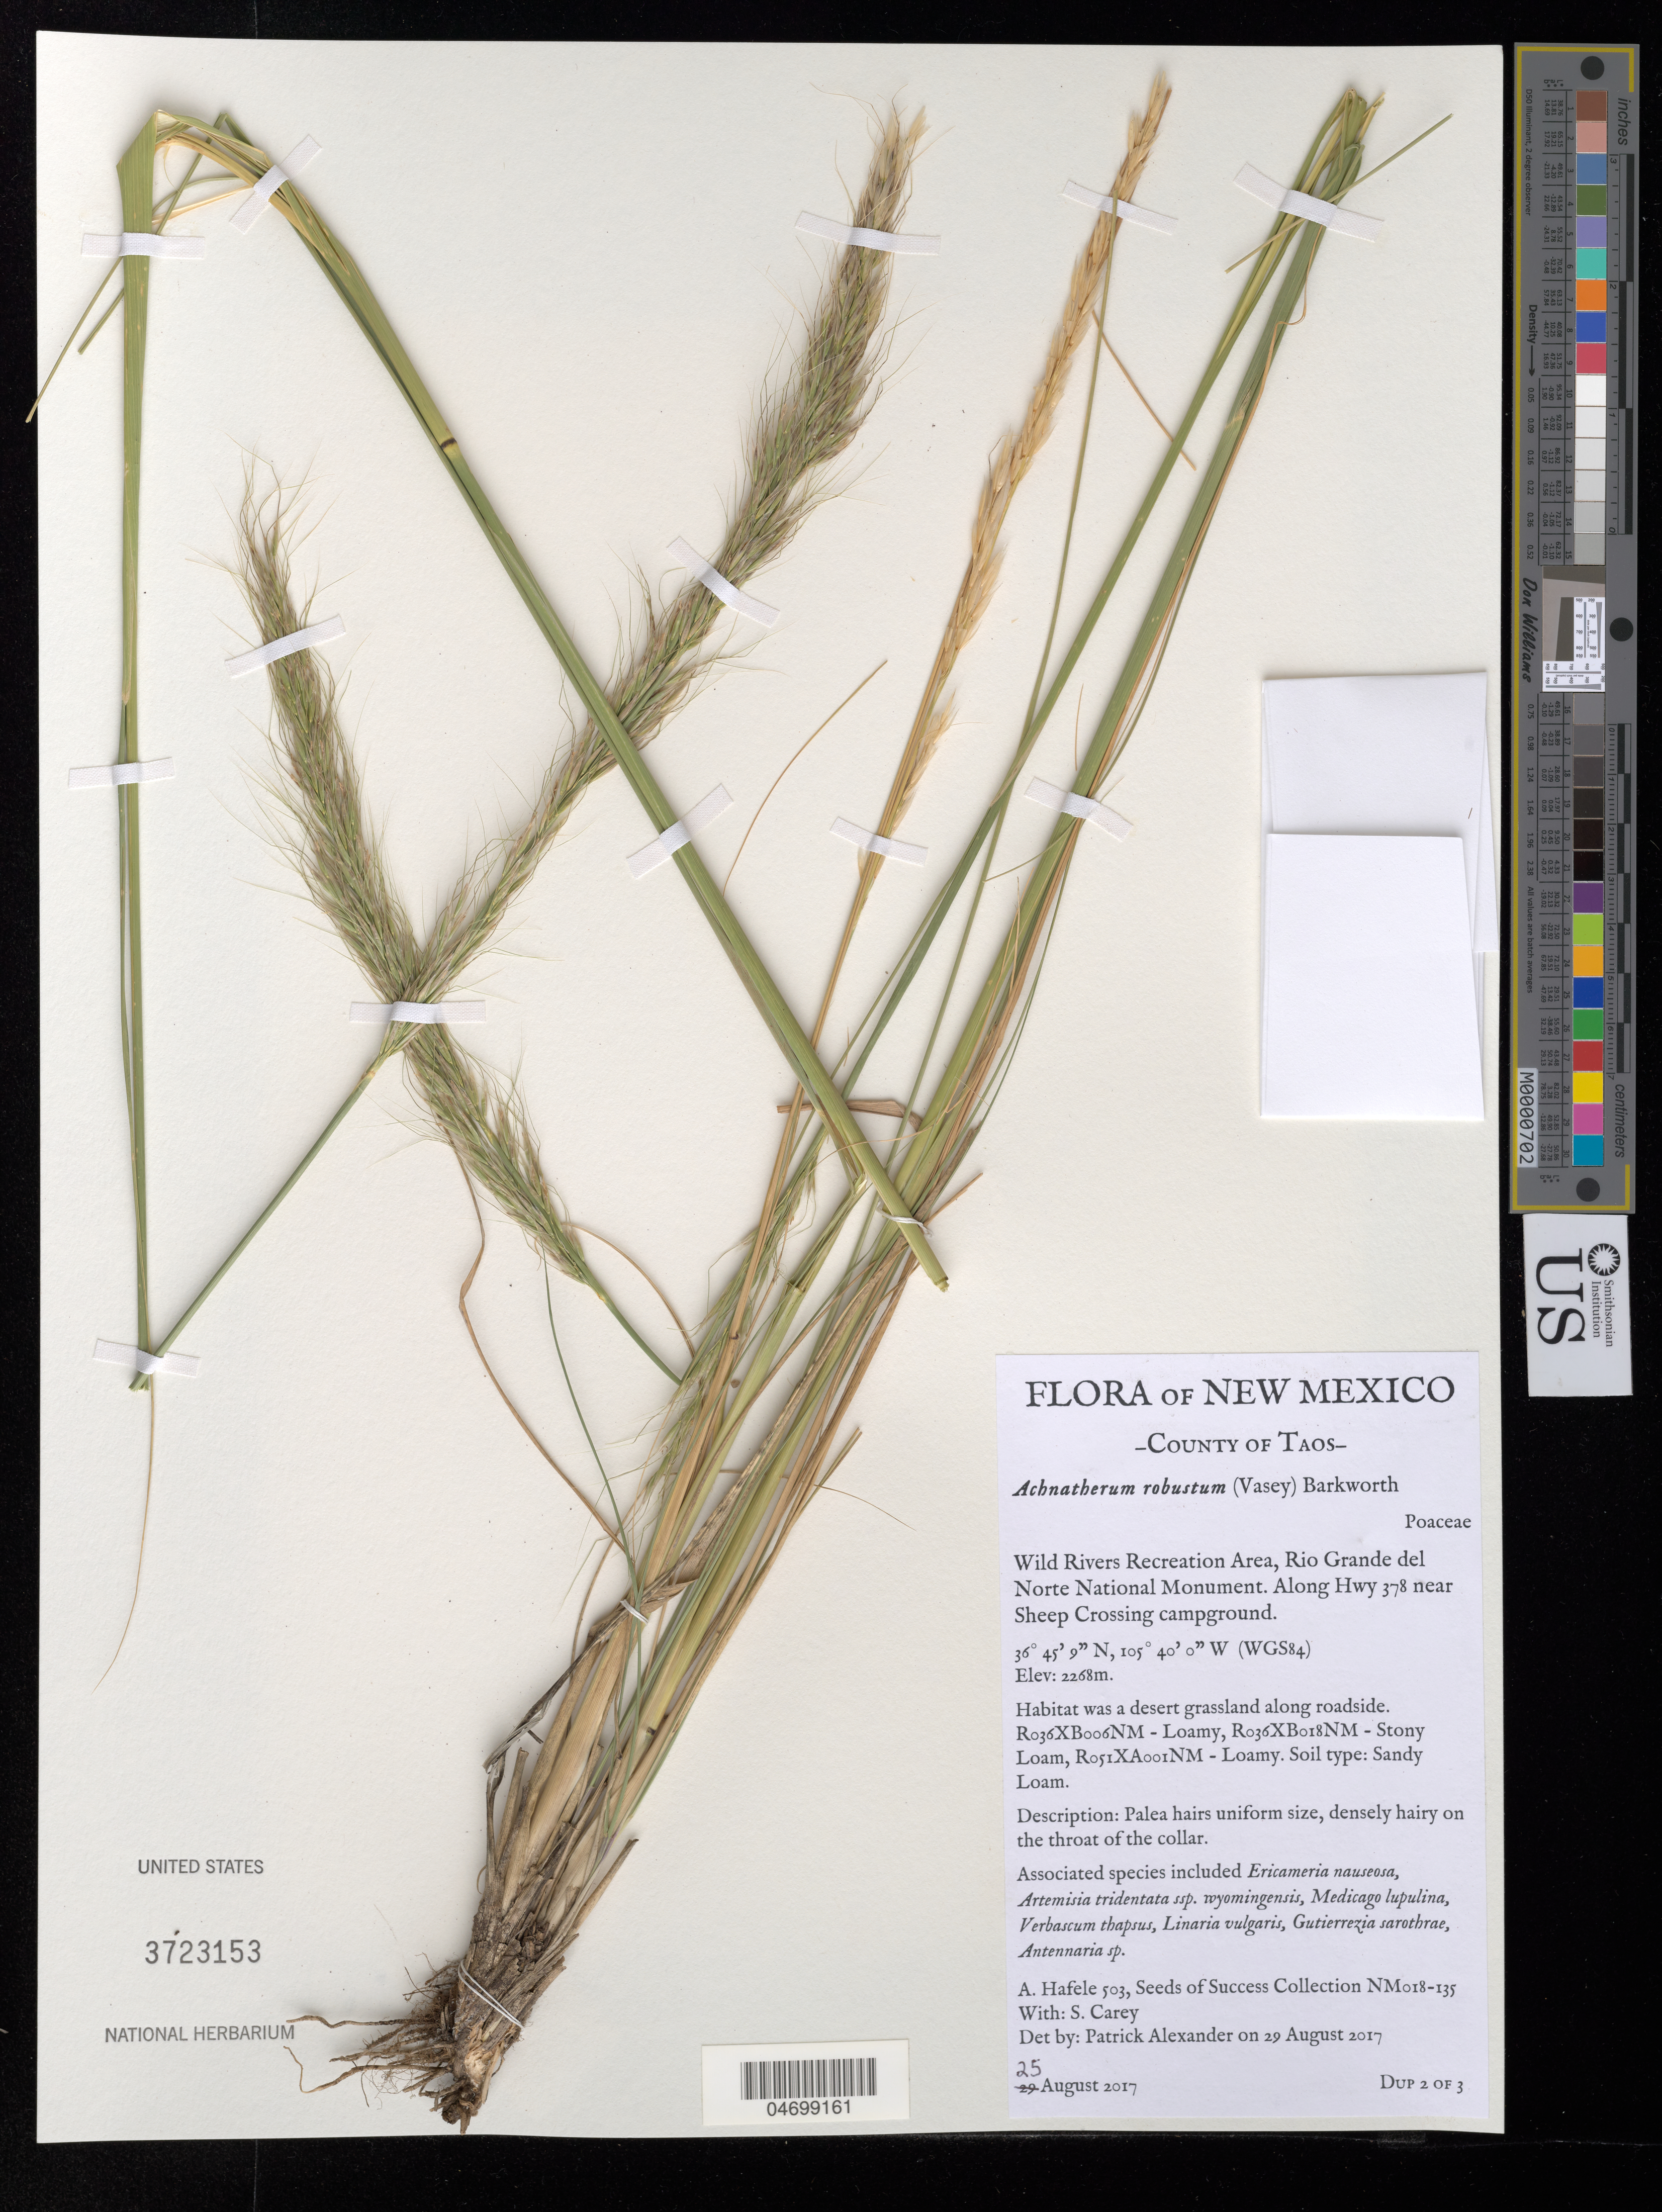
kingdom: Plantae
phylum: Tracheophyta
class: Liliopsida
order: Poales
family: Poaceae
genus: Achnatherum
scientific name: Achnatherum robustum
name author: (Vasey) Barkworth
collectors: A. Hafele & S. Carey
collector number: NM018-135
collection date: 2017-08-25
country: United States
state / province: New Mexico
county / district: Taos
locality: Rio Grande del Norte National Monument, Wild Rivers Rec Area-Roadside. Along Hwy 378 near Sheep Crossing campground.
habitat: Desert Grassland; R036XB006NM - Loamy, R036XB018NM - Stony Loam, R051XA001NM - Loamy. Sandy loam. With Medicago lupulina, Linaria vulgaris, Antennaria sp., etc.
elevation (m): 2268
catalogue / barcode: US 3723153